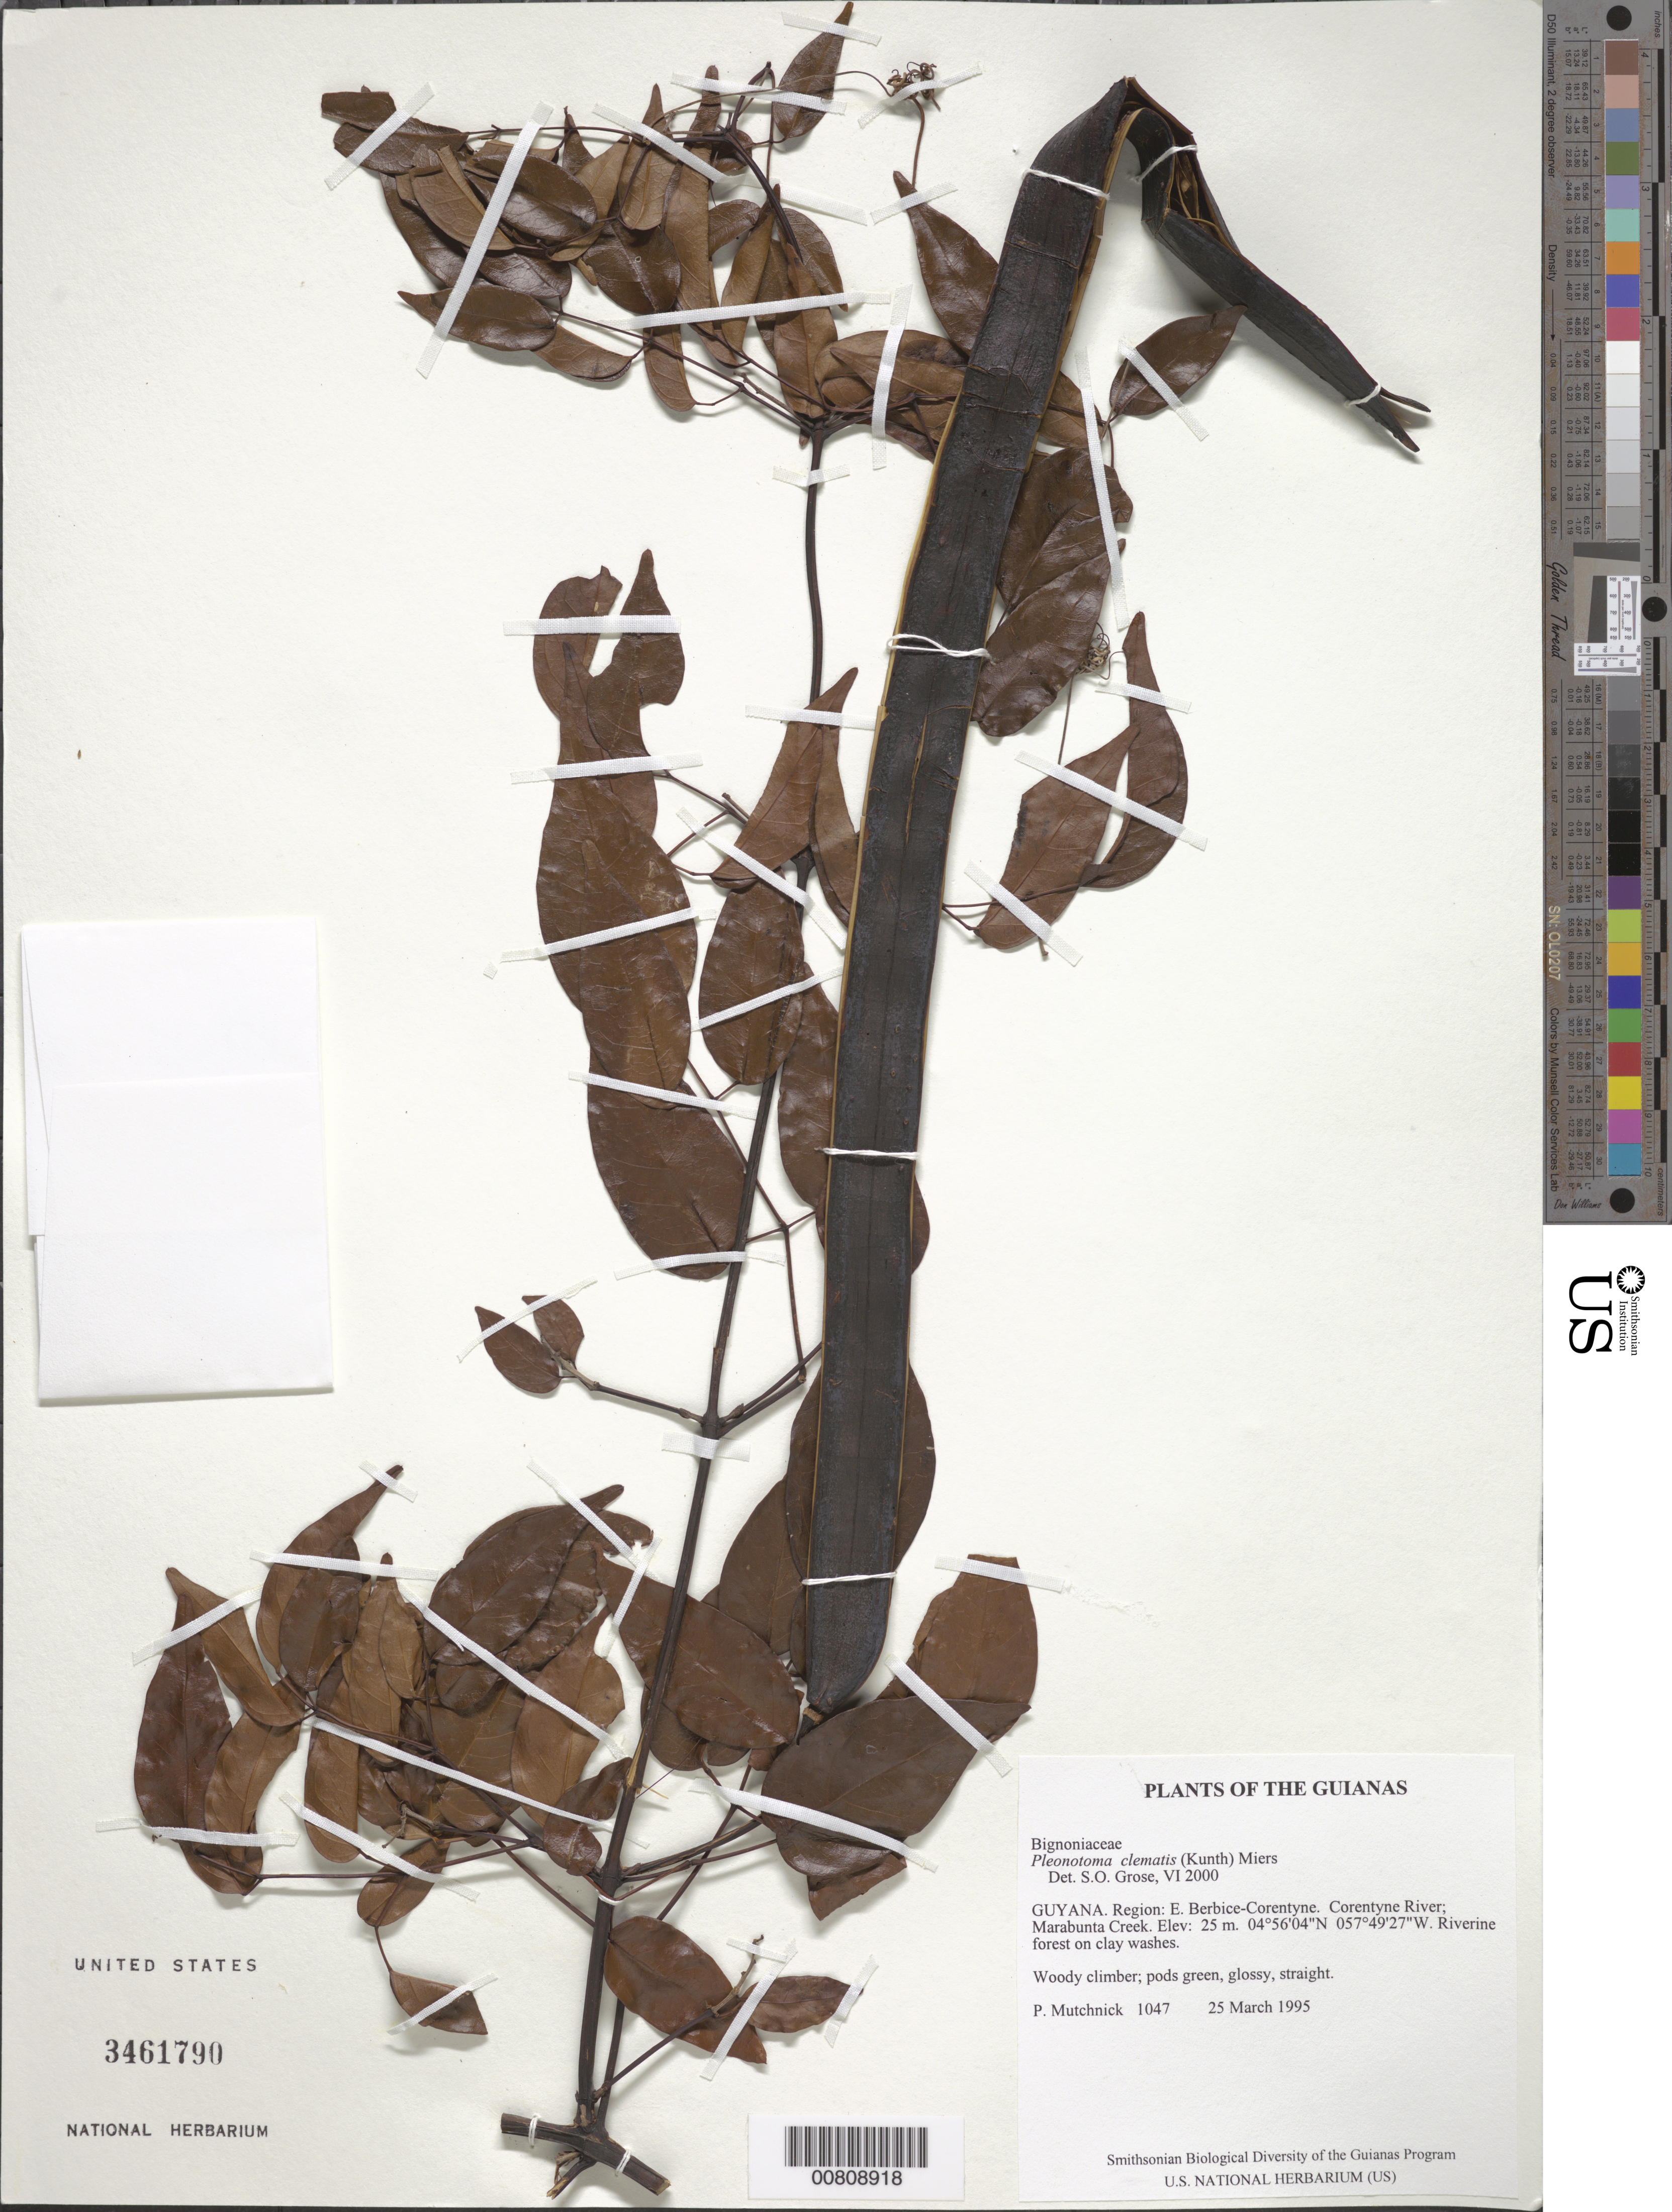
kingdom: Plantae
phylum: Tracheophyta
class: Magnoliopsida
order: Lamiales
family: Bignoniaceae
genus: Pleonotoma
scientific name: Pleonotoma clematis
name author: (Kunth) Miers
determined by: Grose, S. O.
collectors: P. Mutchnick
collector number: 1047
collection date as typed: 25 March 1995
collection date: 1995-03-25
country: Guyana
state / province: E. Berbice-Corentyne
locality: Corentyne River; Marabunta Creek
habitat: Riverine forest on clay washes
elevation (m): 25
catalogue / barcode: US 3461790